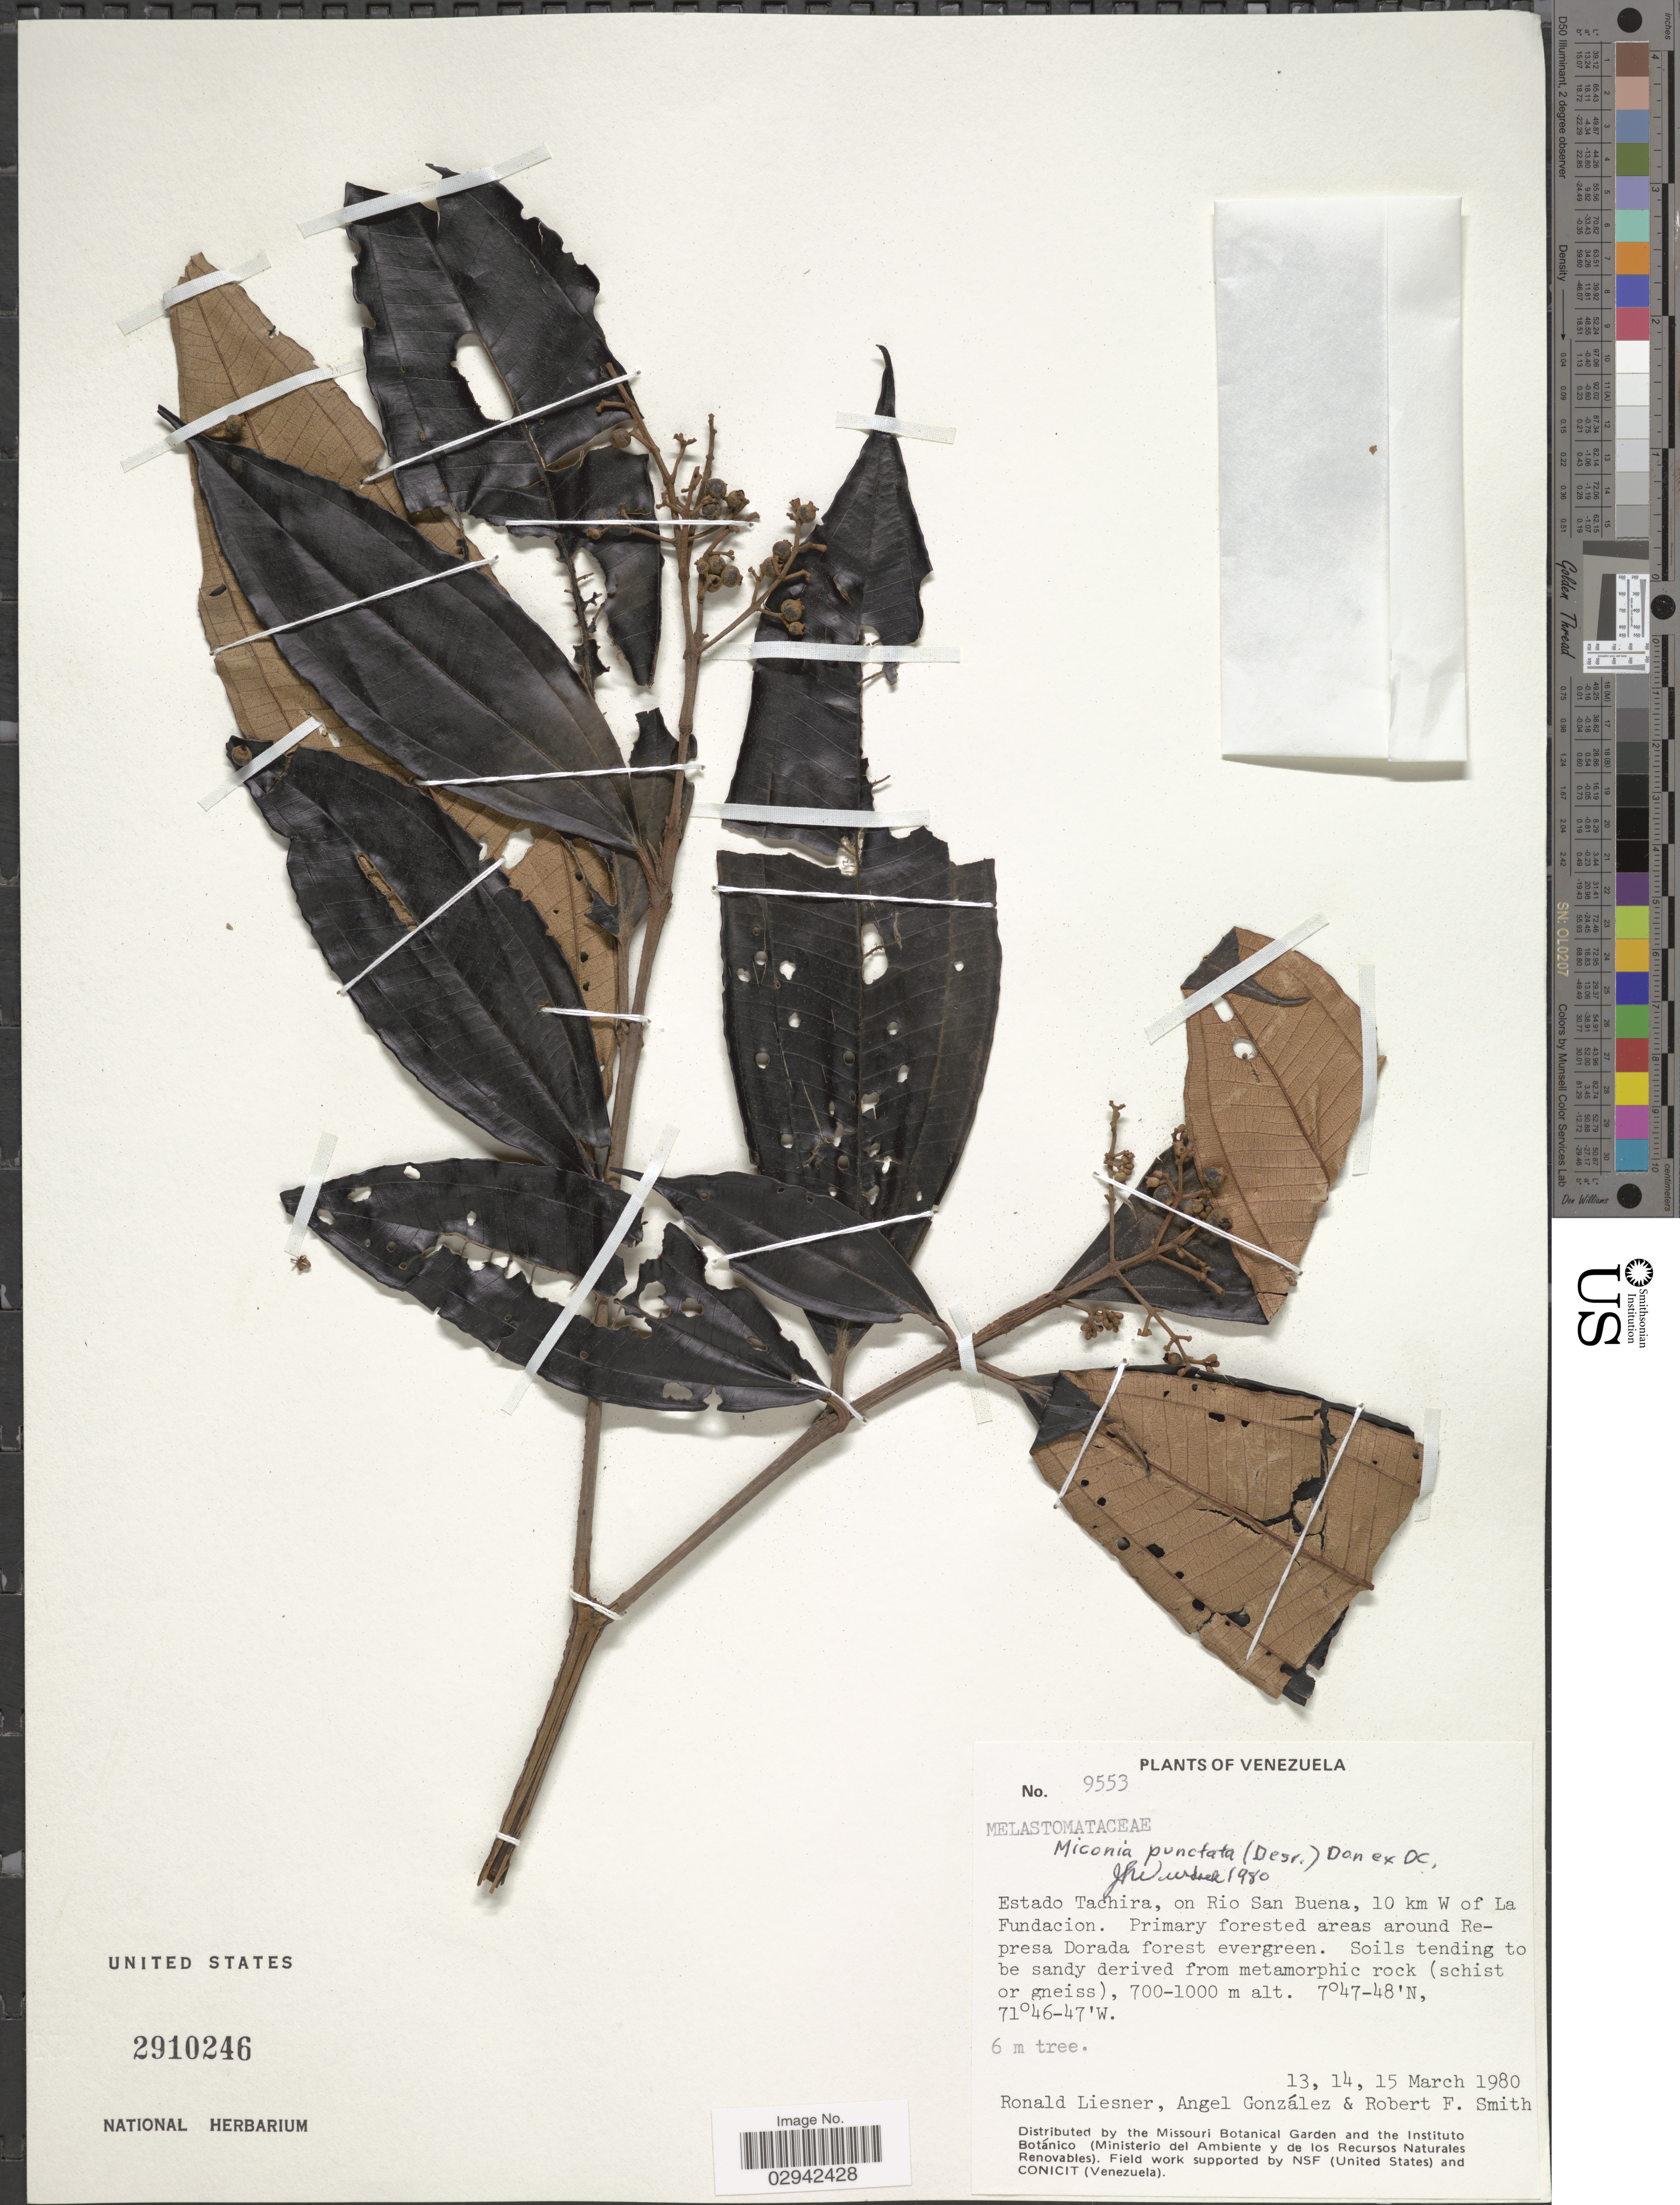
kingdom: Plantae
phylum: Tracheophyta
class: Magnoliopsida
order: Myrtales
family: Melastomataceae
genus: Miconia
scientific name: Miconia punctata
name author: (Desr.) D. Don ex DC.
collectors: R. L. Liesner, A. C. González & R. F. Smith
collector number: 9553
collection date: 1980-03-13/1980-03-15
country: Venezuela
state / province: Tachira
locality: On Rio San Buena, 10 km W of La Findacion, Primary forested areas around Represa Dorada forest evergreen.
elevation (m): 700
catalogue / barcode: US 2910246